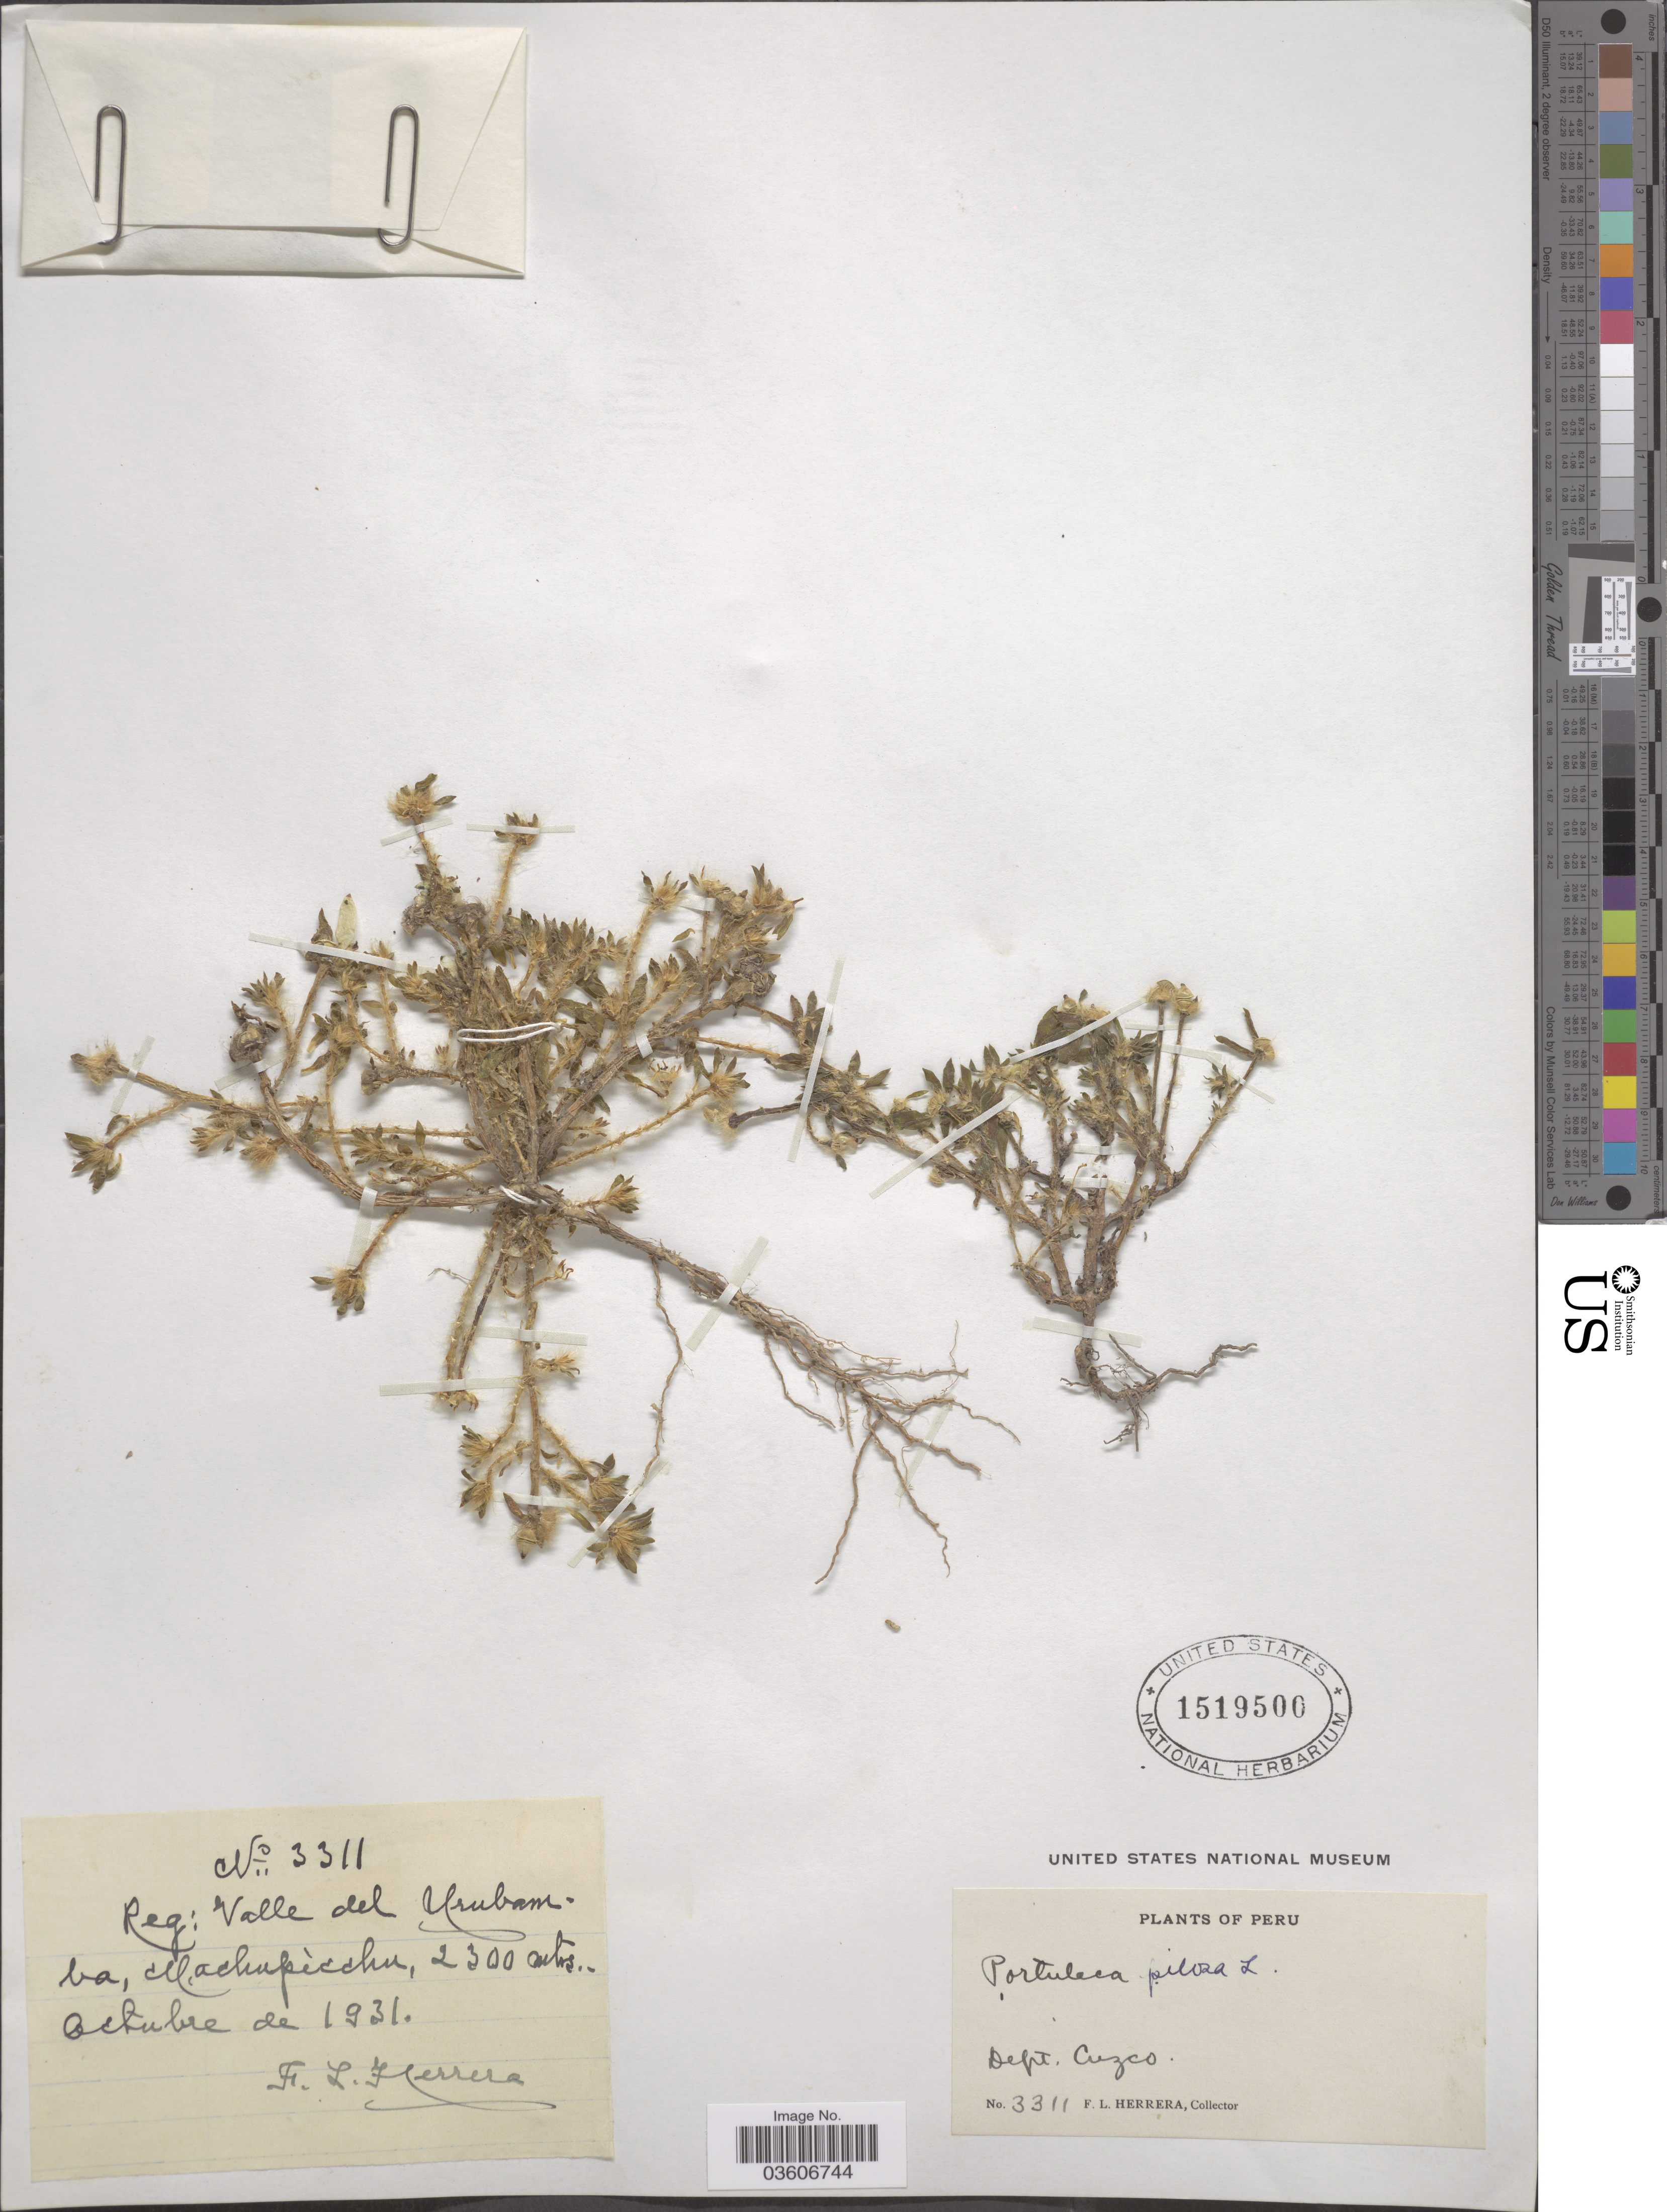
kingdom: Plantae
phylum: Tracheophyta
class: Magnoliopsida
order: Caryophyllales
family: Portulacaceae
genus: Portulaca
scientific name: Portulaca pilosa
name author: L.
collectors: F. L. Herrera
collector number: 3311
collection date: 1931-10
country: Peru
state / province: Cusco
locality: Reg: Valle del Urubamba, Machupicchu.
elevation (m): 2300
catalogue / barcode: US 1519500